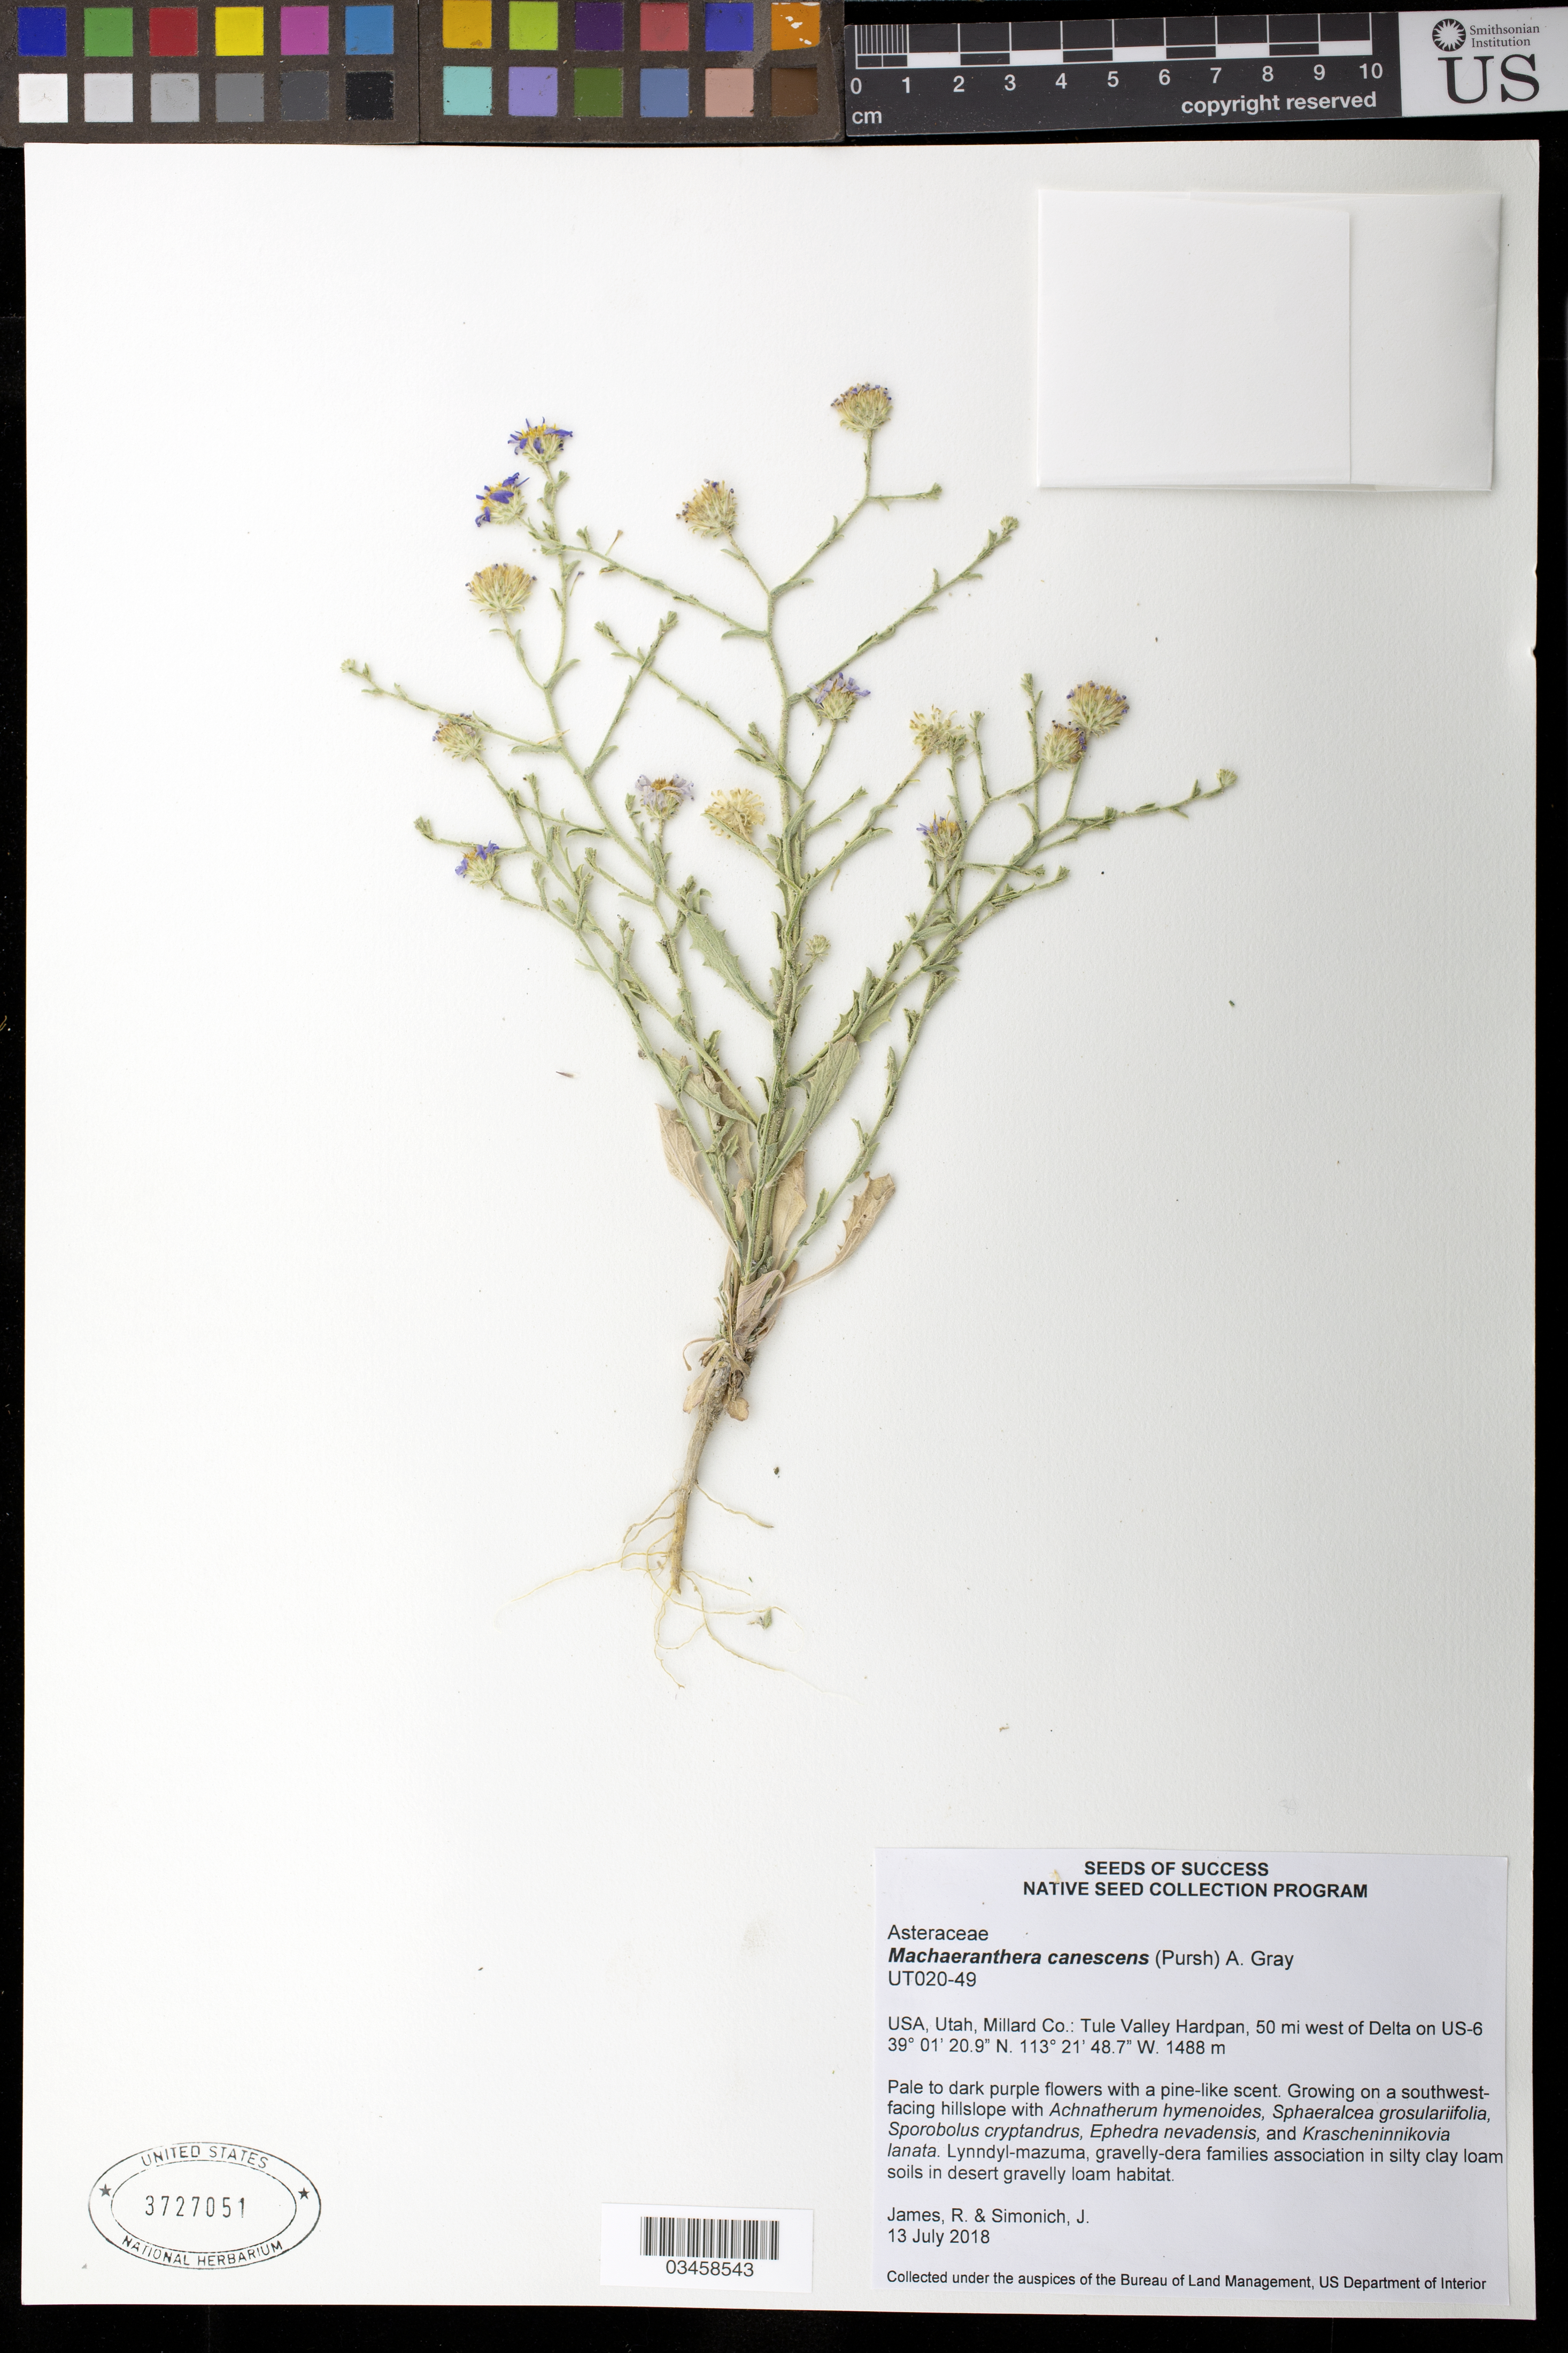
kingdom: Plantae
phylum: Tracheophyta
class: Magnoliopsida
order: Asterales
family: Asteraceae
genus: Machaeranthera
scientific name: Machaeranthera canescens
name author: (Pursh) A. Gray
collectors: R. James & J. Simonich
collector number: UT020-49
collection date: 2018-07-13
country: United States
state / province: Utah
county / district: Millard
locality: Tule Valley Hardpan, 50 mi W of Delta on US-6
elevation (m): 1488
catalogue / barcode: US 3727051